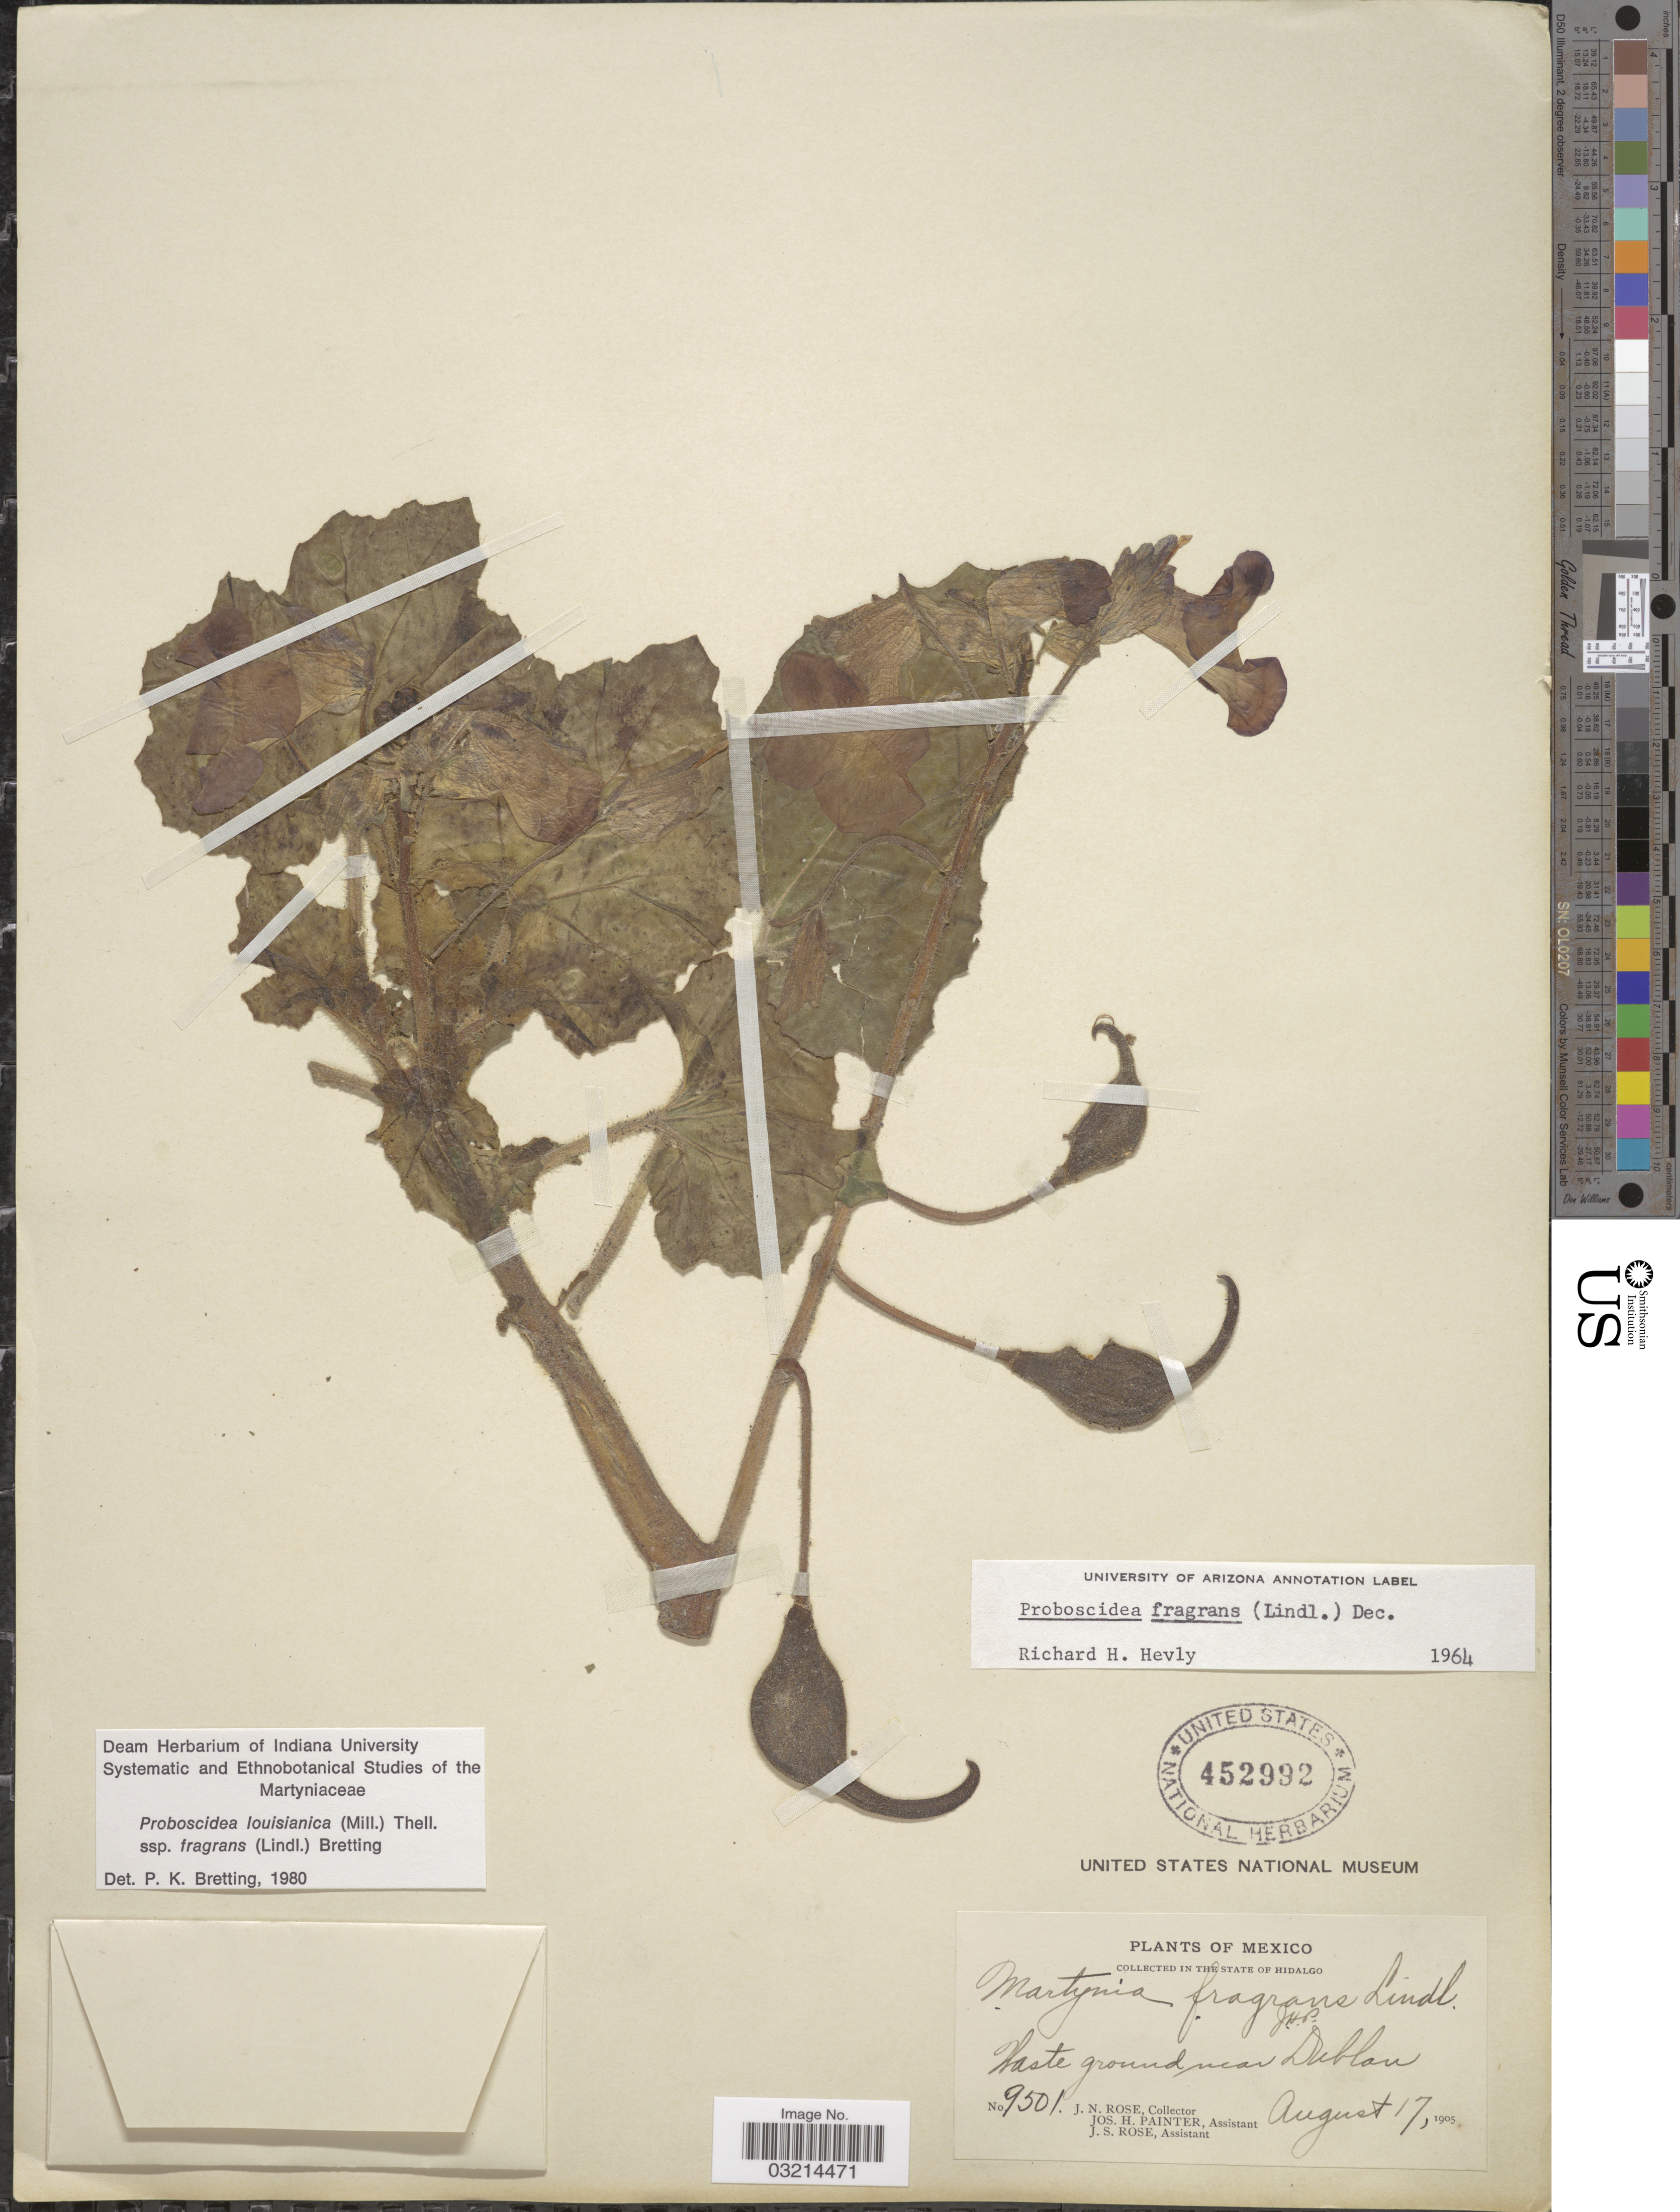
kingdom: Plantae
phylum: Tracheophyta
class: Magnoliopsida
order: Lamiales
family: Martyniaceae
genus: Proboscidea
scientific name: Proboscidea louisianica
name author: Thell.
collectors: J. N. Rose, J. H. Painter & J. S. Rose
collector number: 9501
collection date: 1905-08-17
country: Mexico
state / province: Hidalgo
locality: Waste ground near Dublan.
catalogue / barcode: US 452992